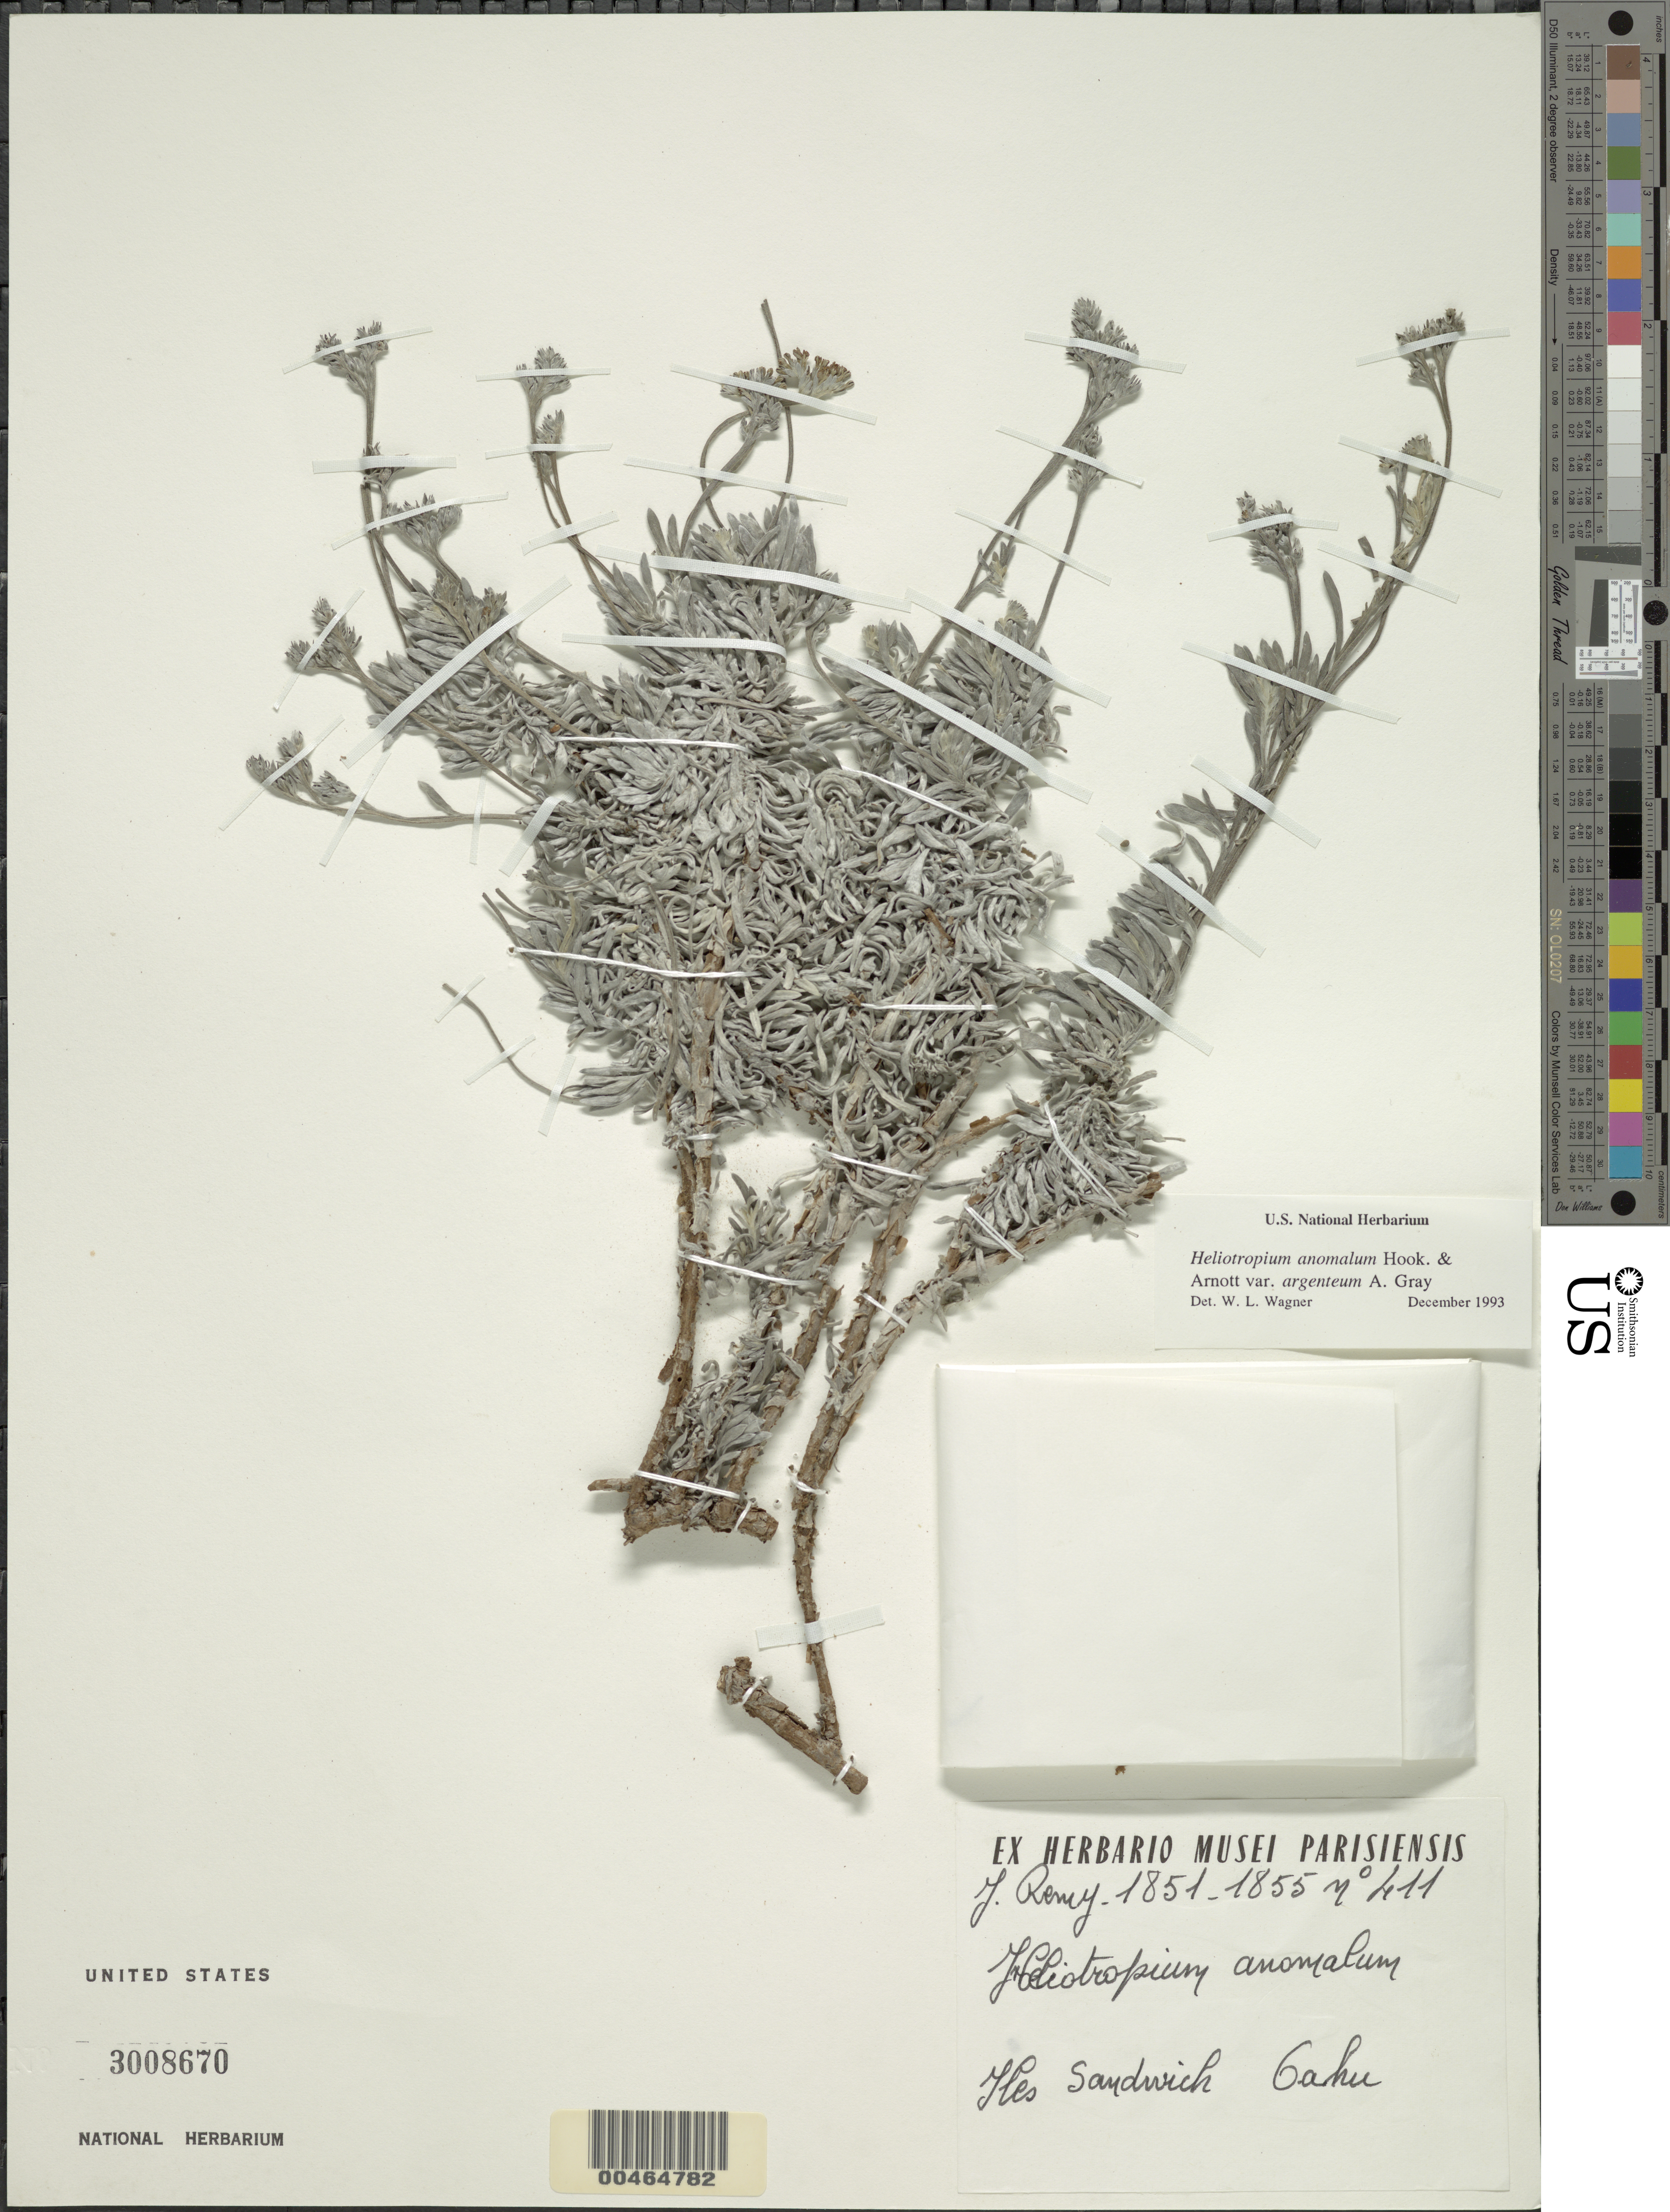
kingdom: Plantae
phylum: Tracheophyta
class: Magnoliopsida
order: Boraginales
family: Heliotropiaceae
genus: Heliotropium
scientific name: Heliotropium anomalum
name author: Hook. & Arn.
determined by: Wagner, W. L., (BOT), Smithsonian Institution - National Museum of Natural History (UNITED STATES)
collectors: E. J. Rémy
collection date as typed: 1851 to 1855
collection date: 1851/1855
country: United States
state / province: Hawaii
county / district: Kauai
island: Kaua'i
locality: Iles Sandwich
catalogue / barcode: US 3008670